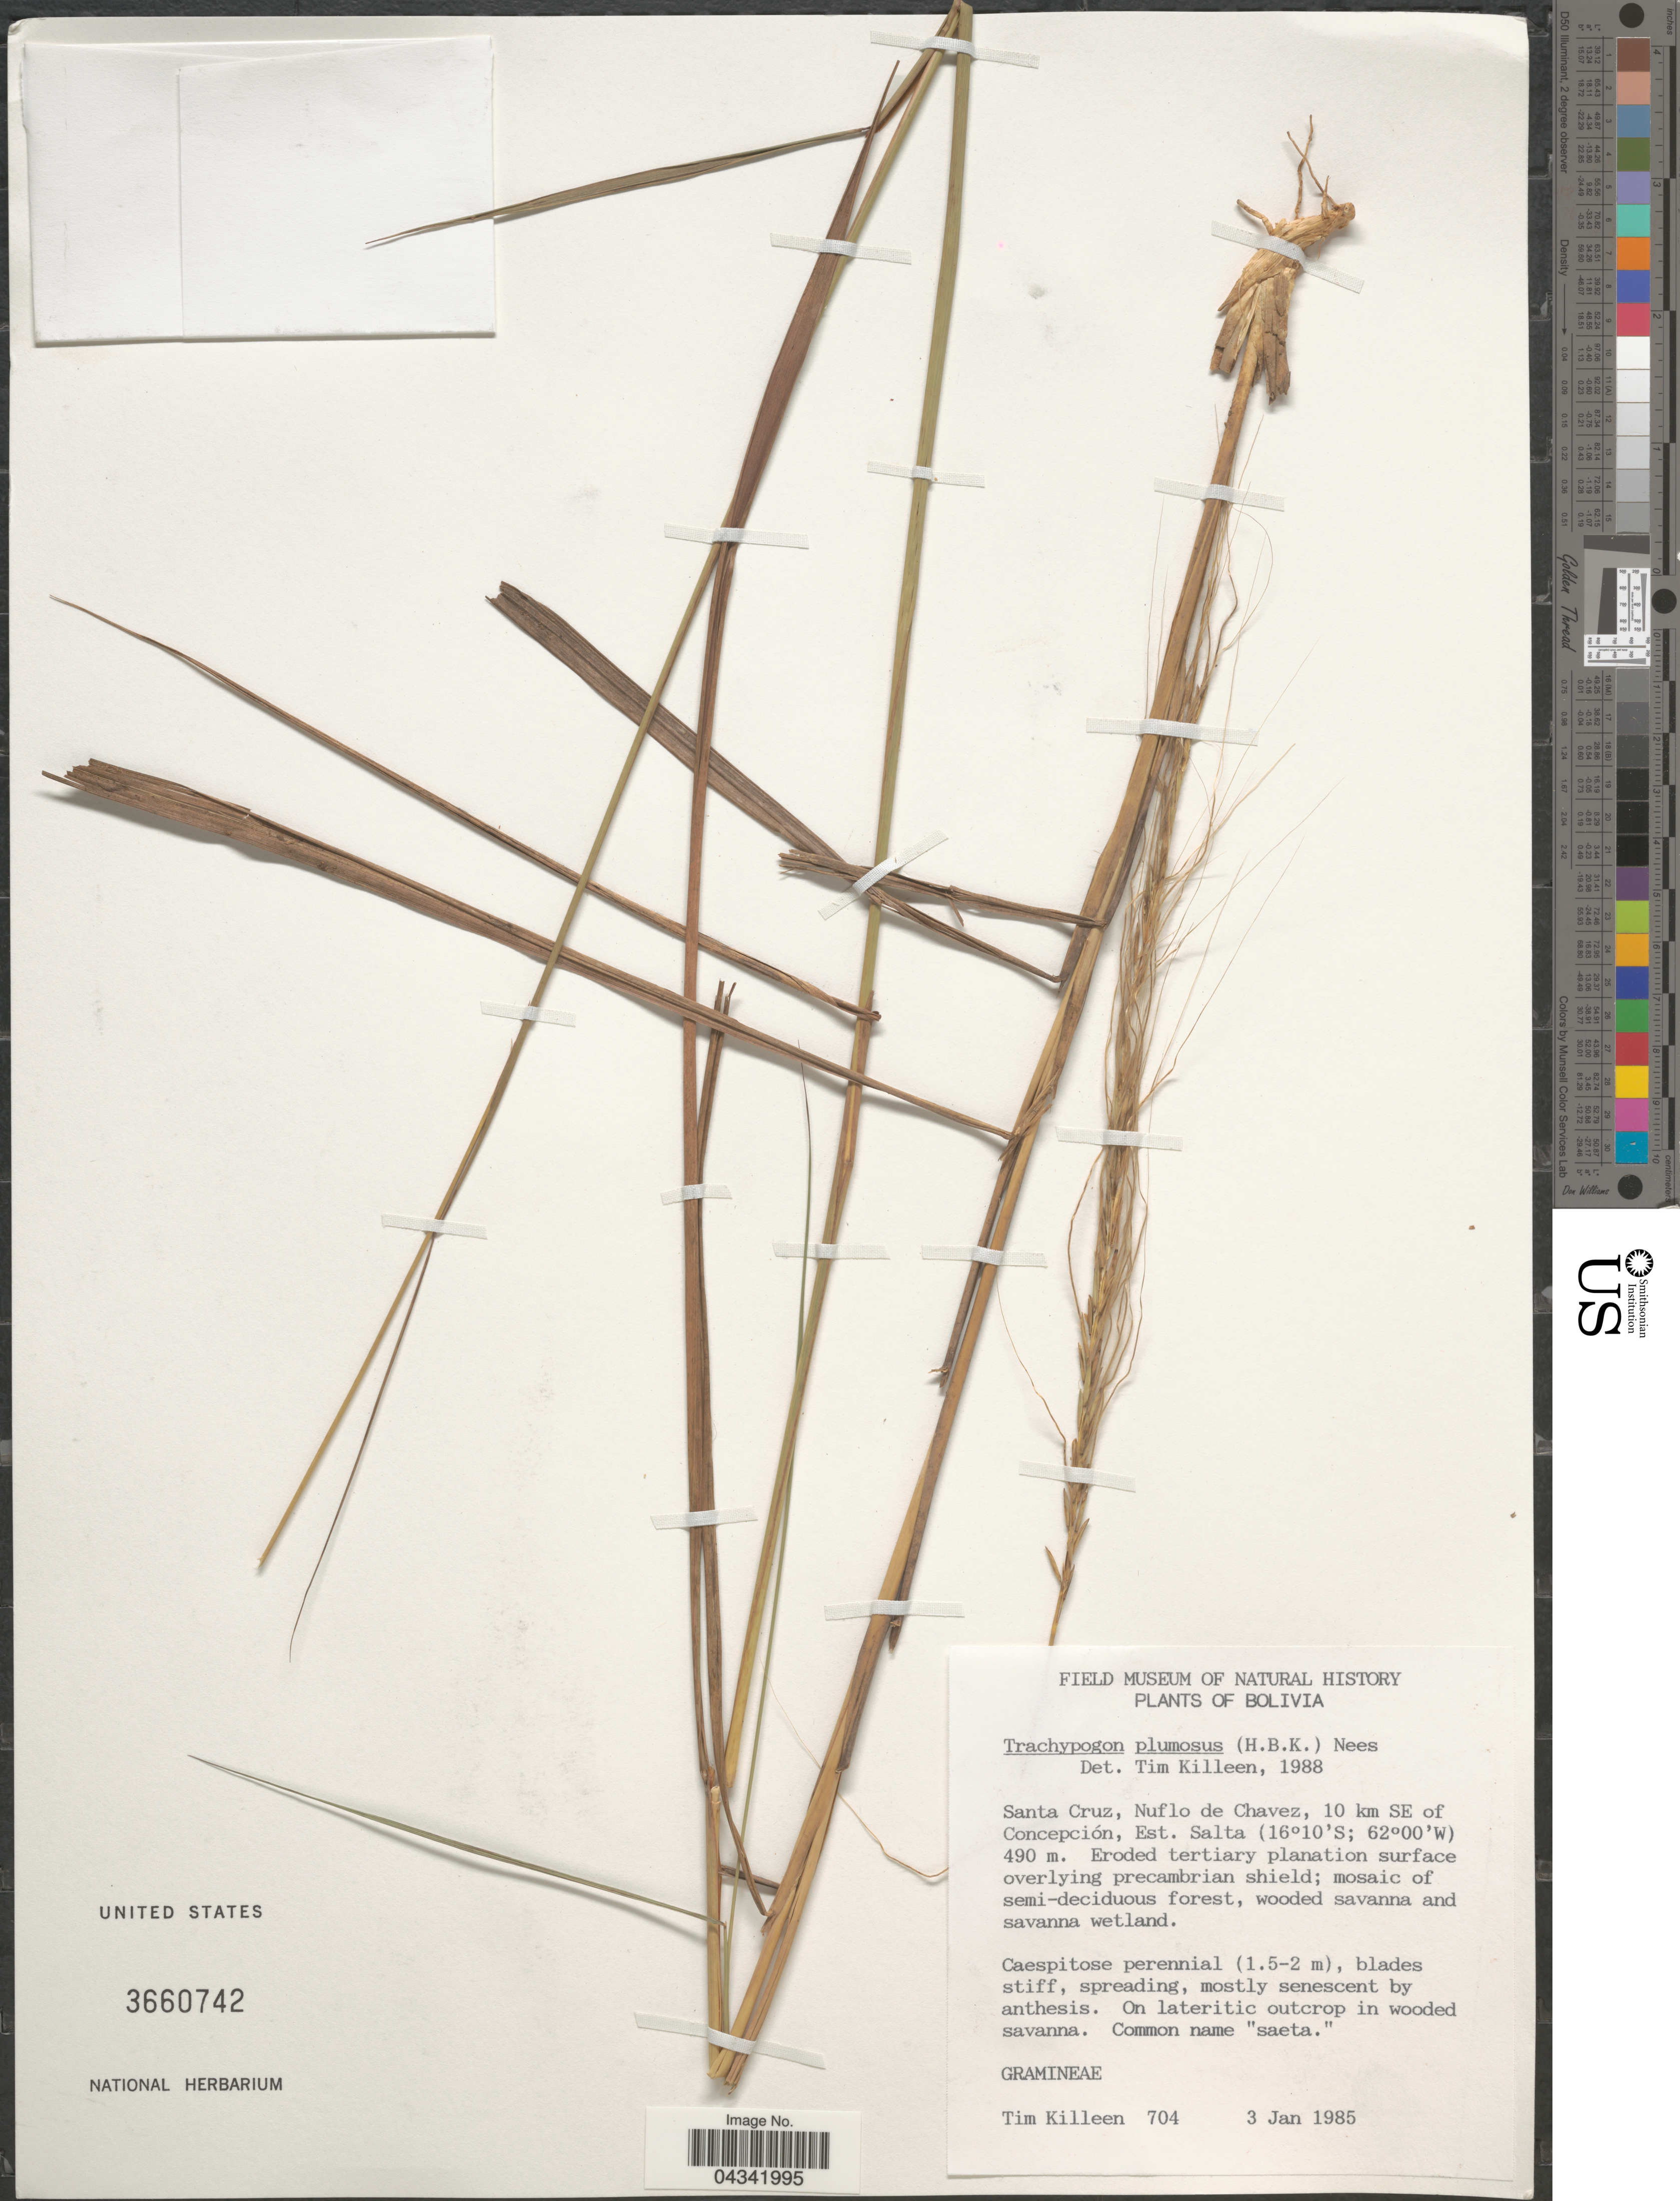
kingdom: Plantae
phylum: Tracheophyta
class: Liliopsida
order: Poales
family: Poaceae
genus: Trachypogon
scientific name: Trachypogon spicatus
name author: (L. f.) Kuntze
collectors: T. J. Killeen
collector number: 704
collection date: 1985-01-03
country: Bolivia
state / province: Santa Cruz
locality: Nuflo de Chavez, 10 km SE of Concepción, Est. Salta.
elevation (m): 490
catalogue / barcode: US 3660742